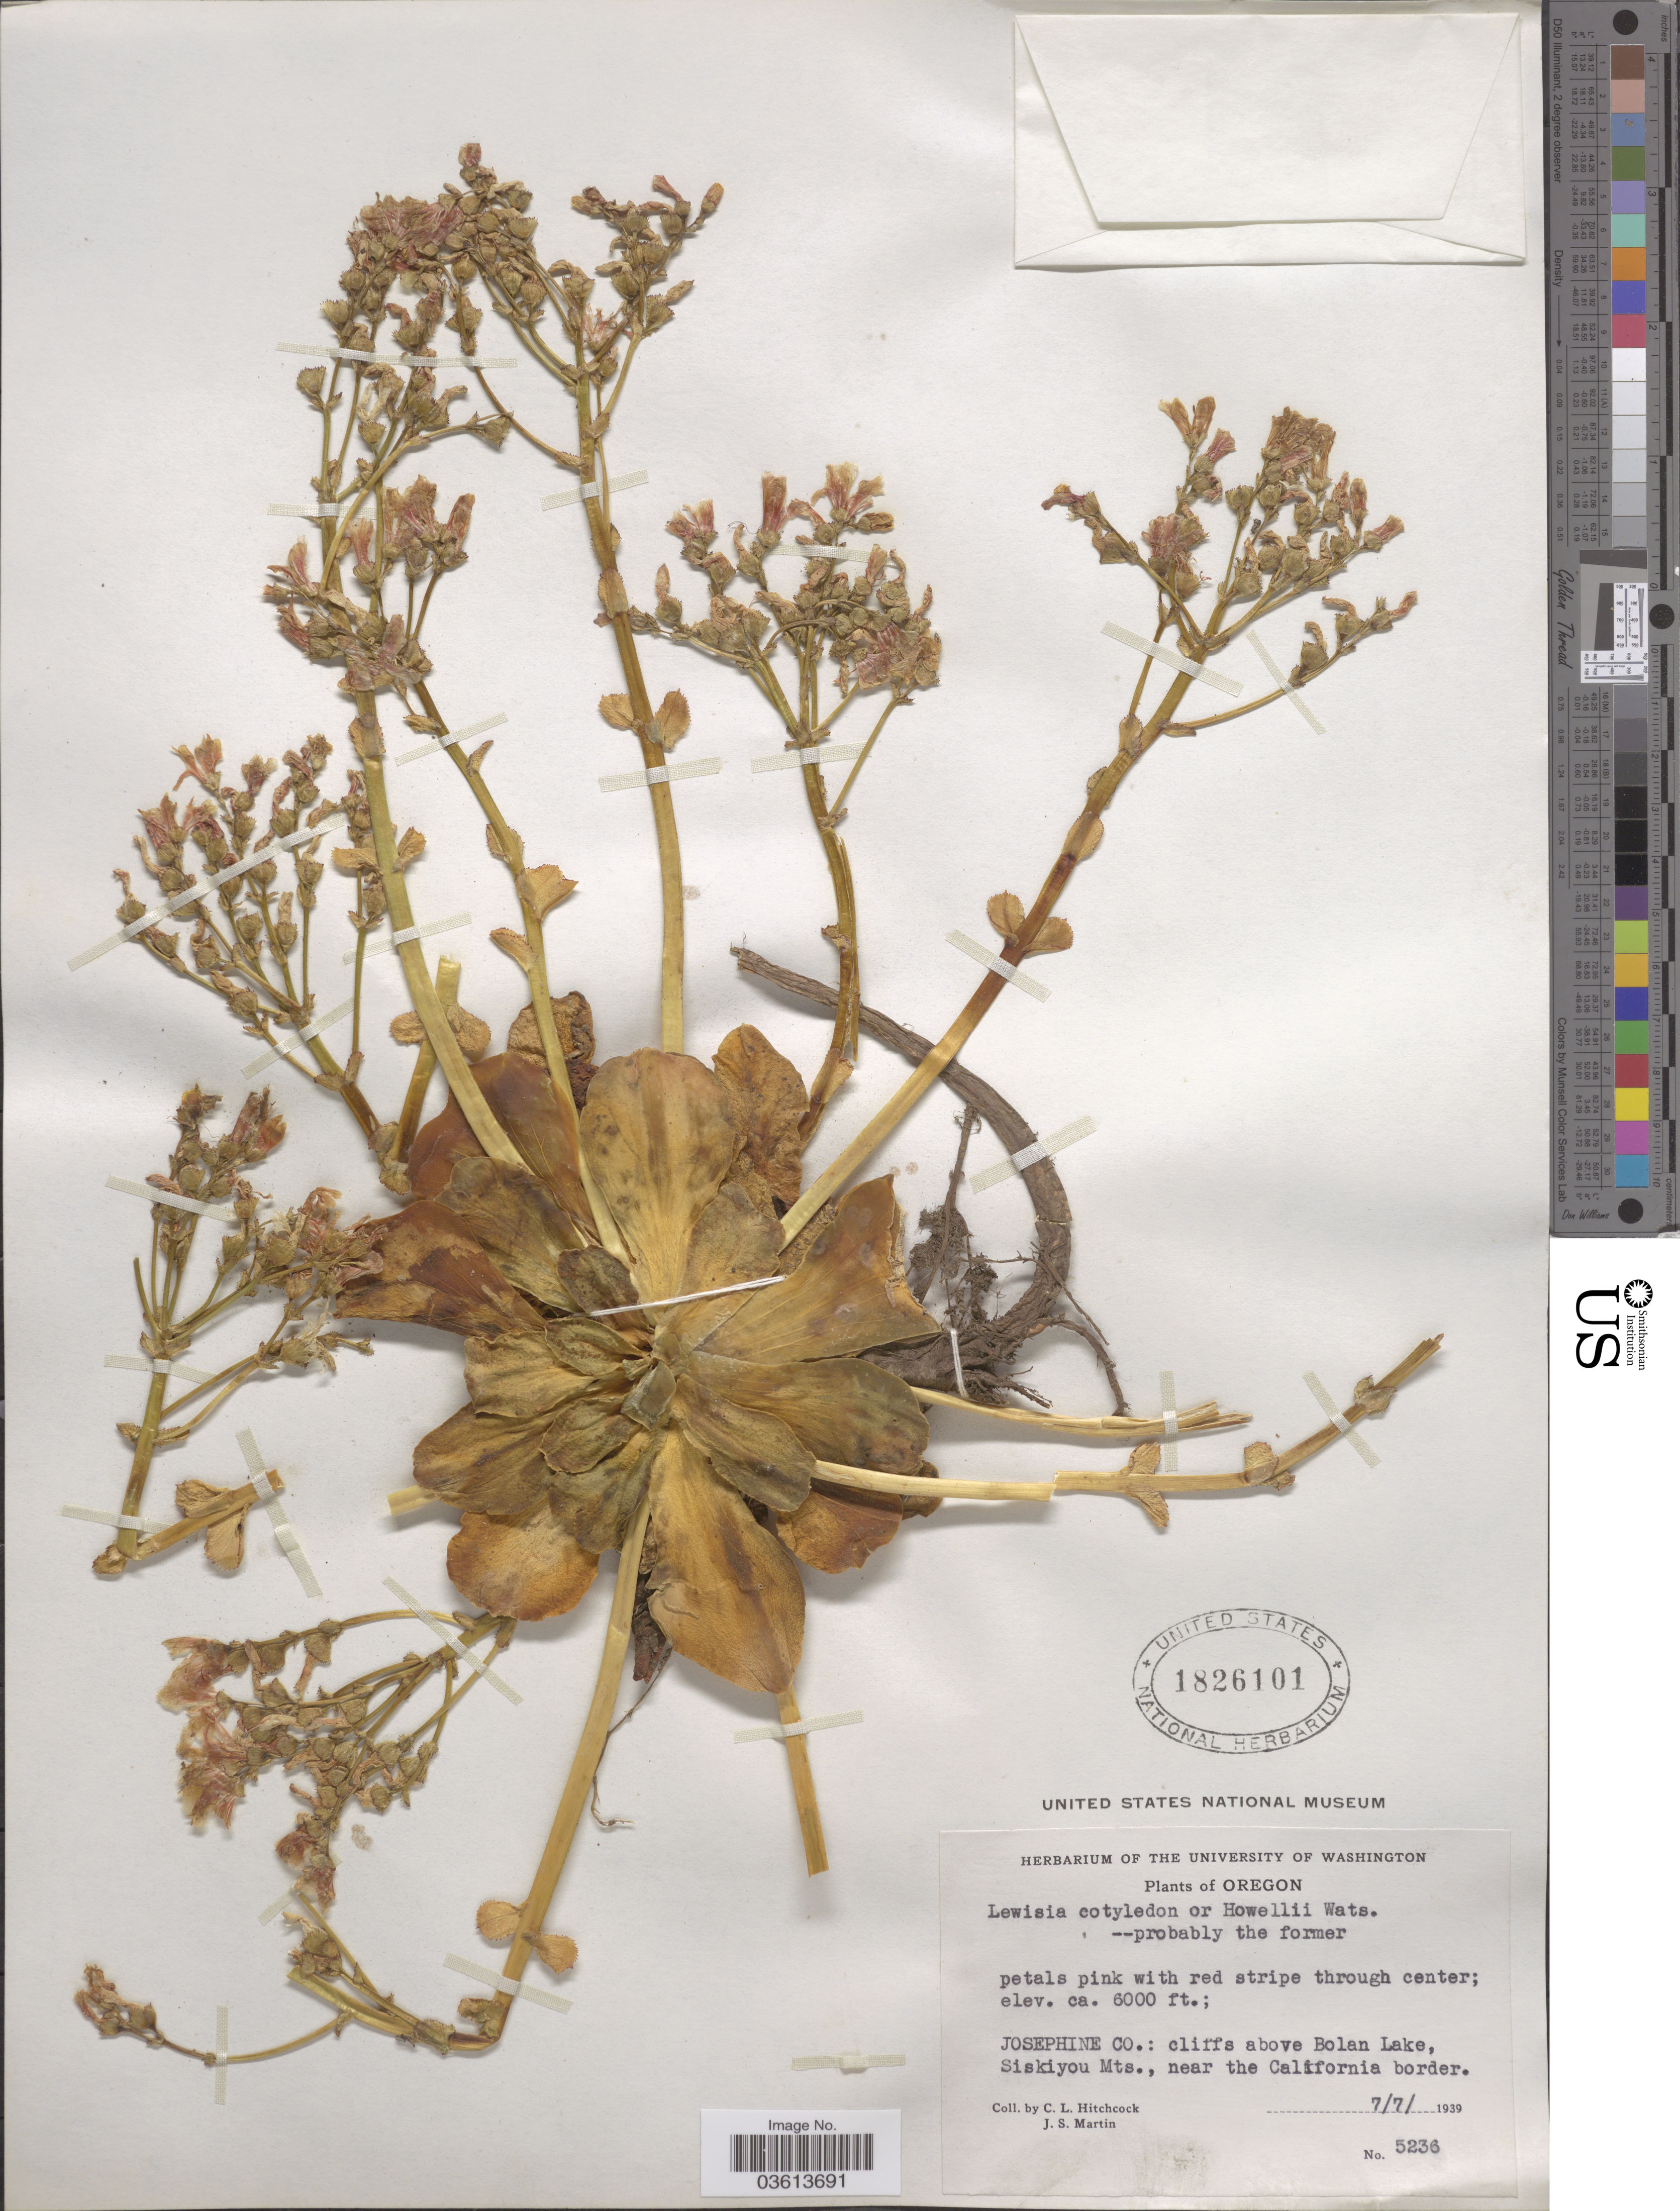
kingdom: Plantae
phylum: Tracheophyta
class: Magnoliopsida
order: Caryophyllales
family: Montiaceae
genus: Lewisia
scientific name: Lewisia cotyledon var. cotyledon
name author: (S. Watson) B.L. Rob.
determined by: Chambers, K.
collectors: C. L. Hitchcock & J. S. Martin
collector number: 5236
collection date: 1939-07-07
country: United States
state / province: Oregon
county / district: Josephine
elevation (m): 1829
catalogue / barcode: US 1826101